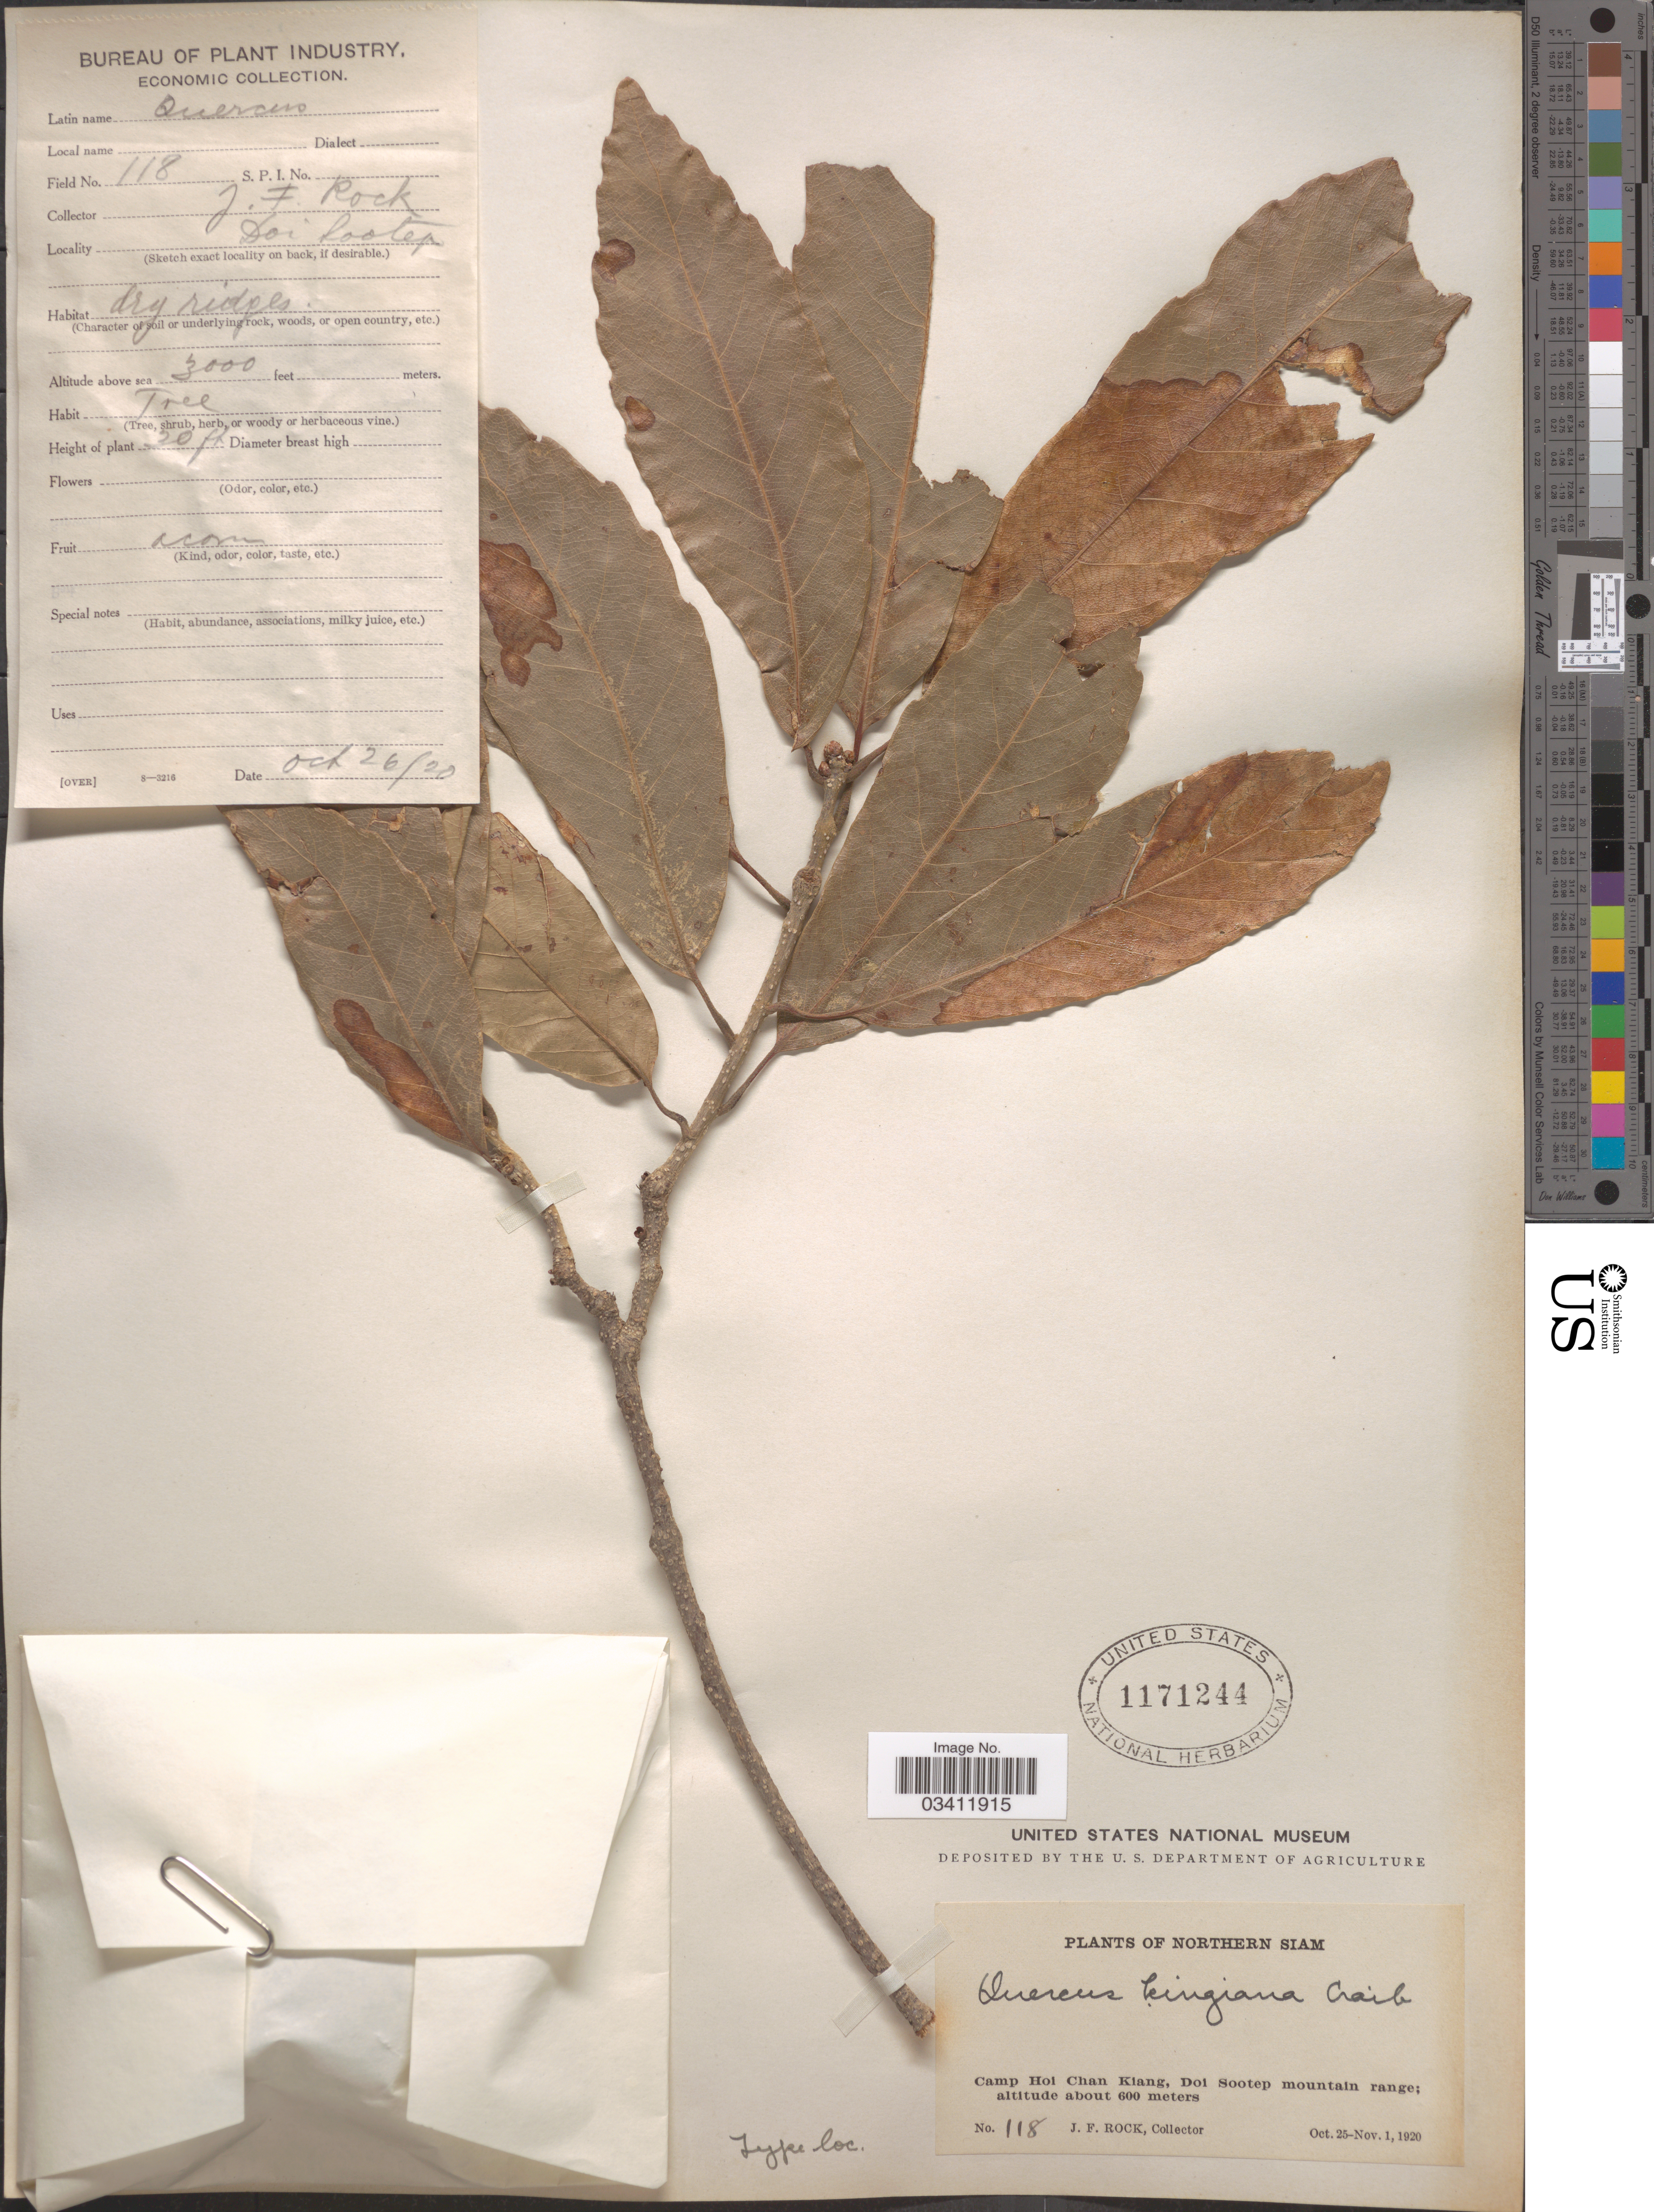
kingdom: Plantae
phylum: Tracheophyta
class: Magnoliopsida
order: Fagales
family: Fagaceae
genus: Quercus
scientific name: Quercus kingiana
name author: Craib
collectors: J. Rock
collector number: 118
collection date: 1920-10-26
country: Thailand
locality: Northern Siam. Camp Hoi Chan Kiang, Doi Sootep mountain range.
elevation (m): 914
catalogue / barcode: US 1171244